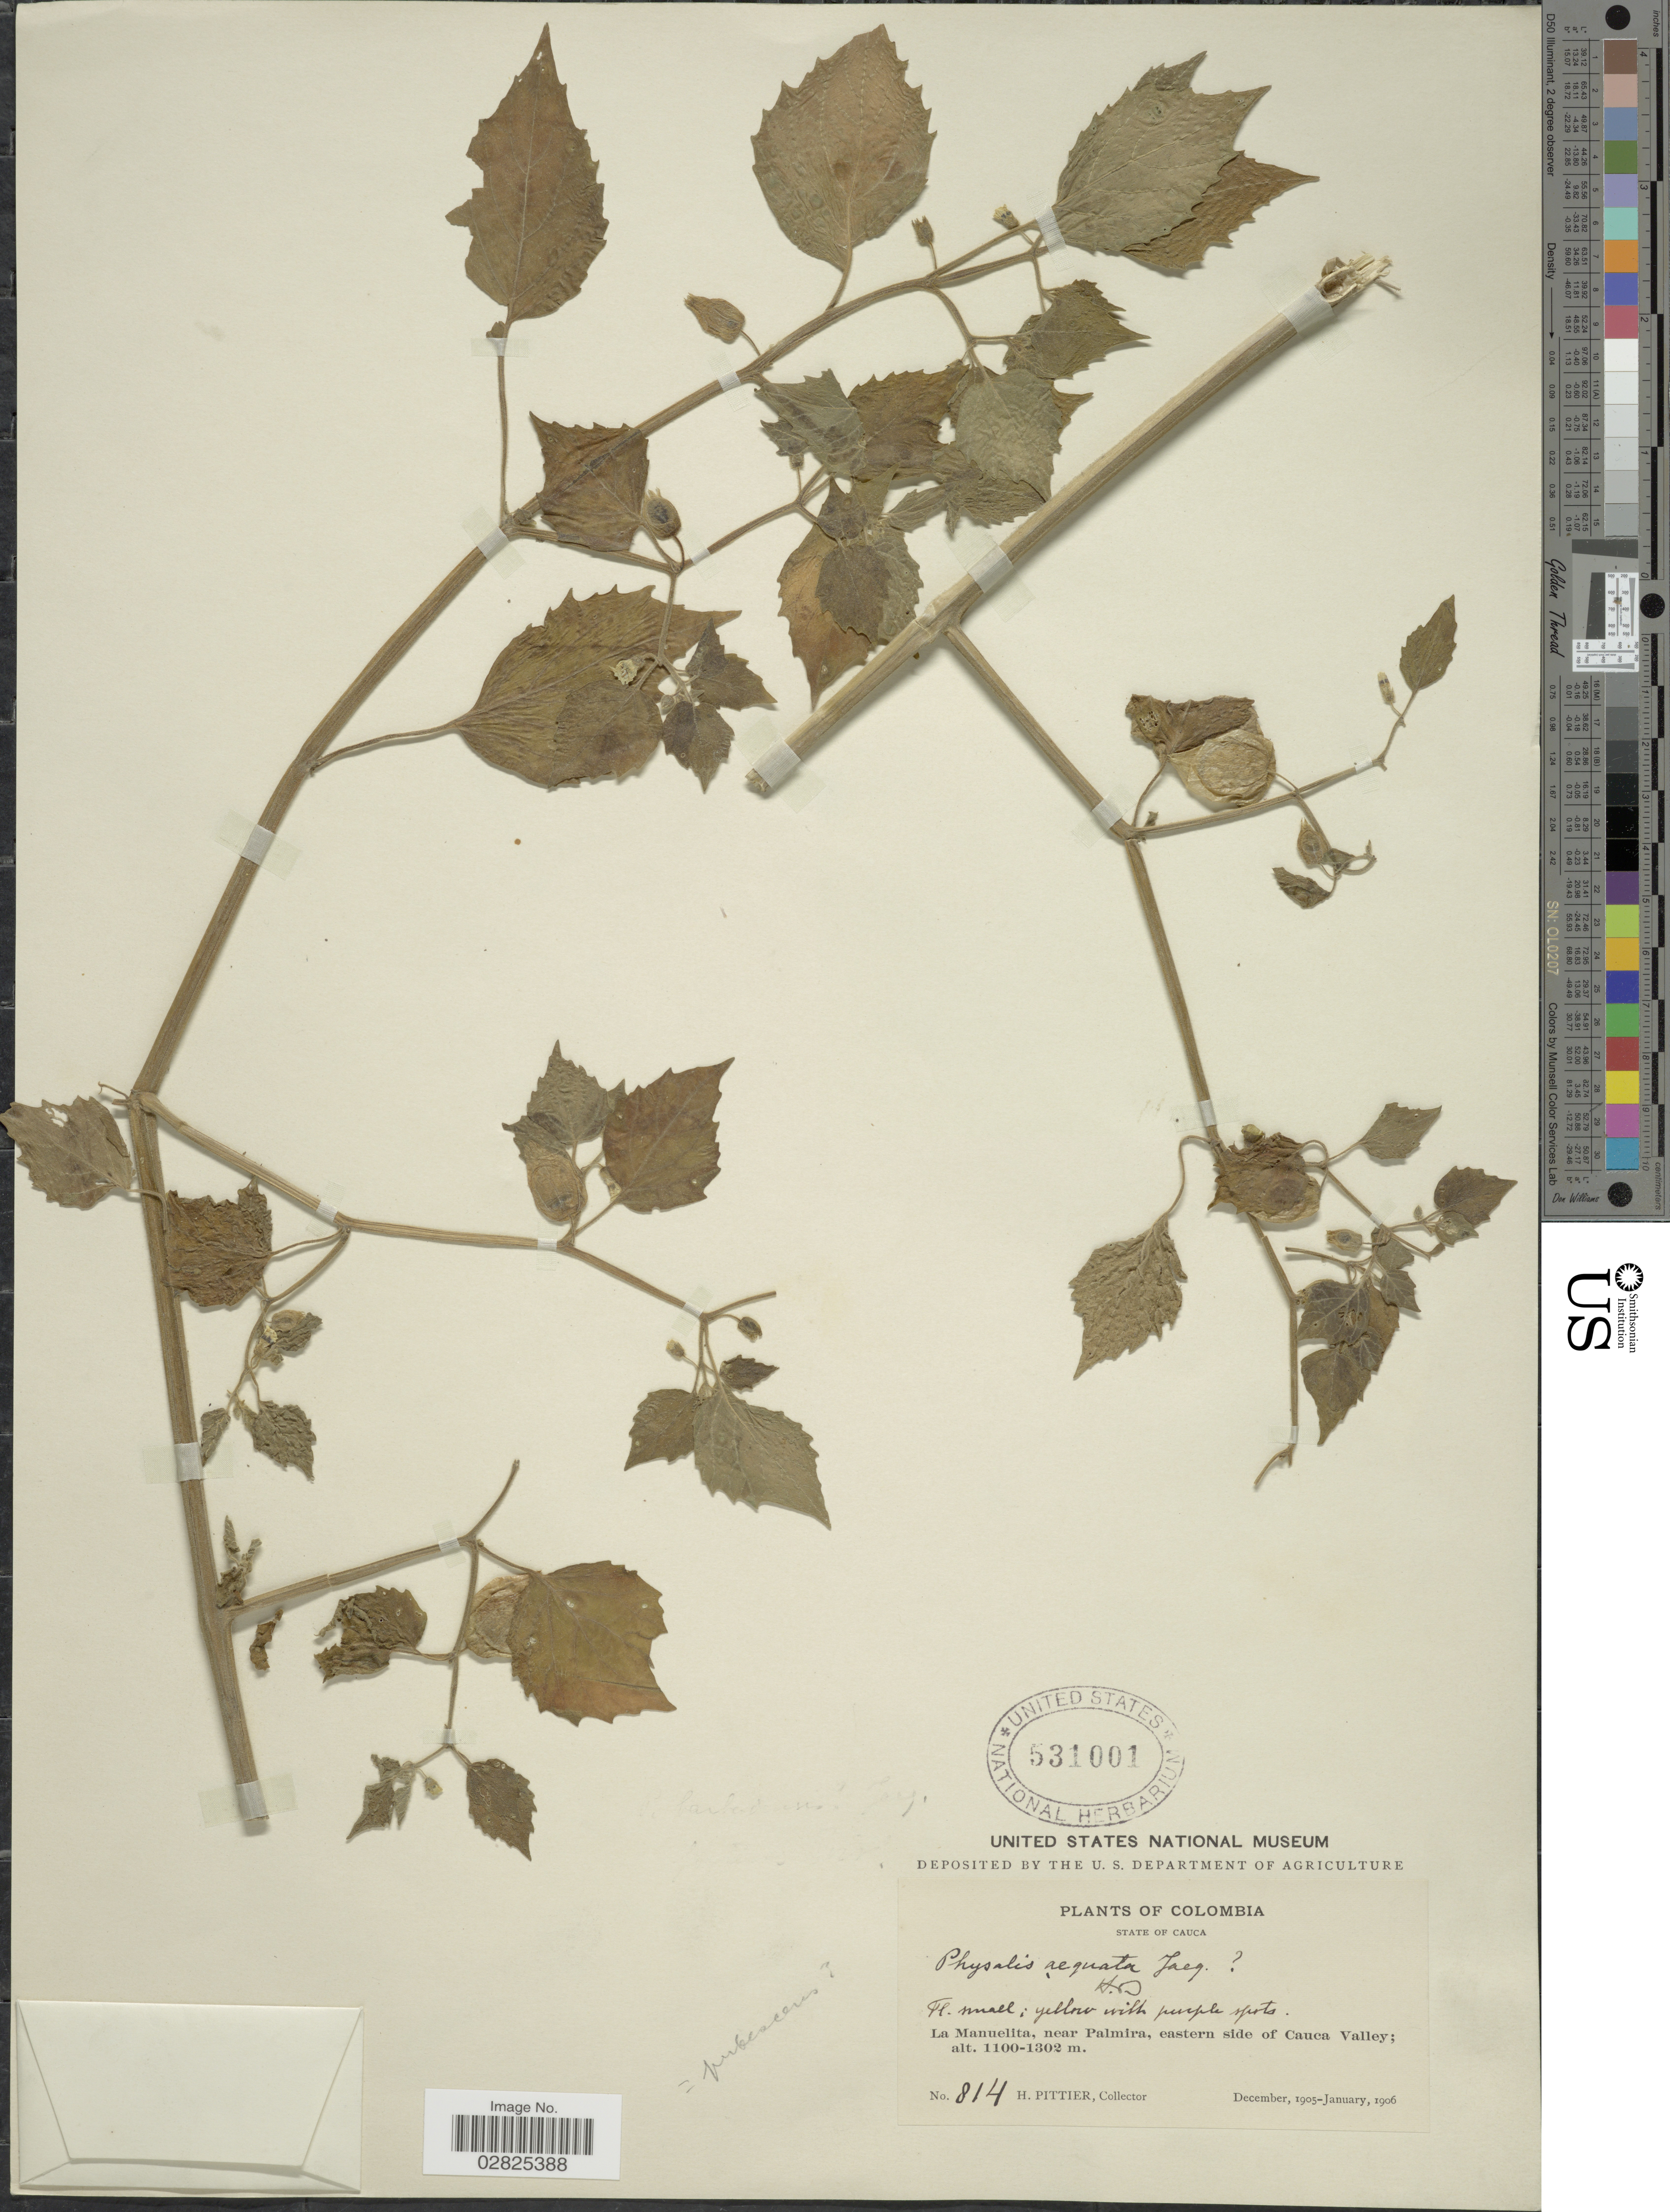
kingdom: Plantae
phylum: Tracheophyta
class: Magnoliopsida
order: Solanales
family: Solanaceae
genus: Physalis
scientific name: Physalis aequata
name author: J. Jacq. ex Nees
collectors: H. F. Pittier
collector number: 814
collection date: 1905-12/1906-01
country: Colombia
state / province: Cauca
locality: La Manuelita, near Palmira, eastern side of Cauca Valley.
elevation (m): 1100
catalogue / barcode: US 531001